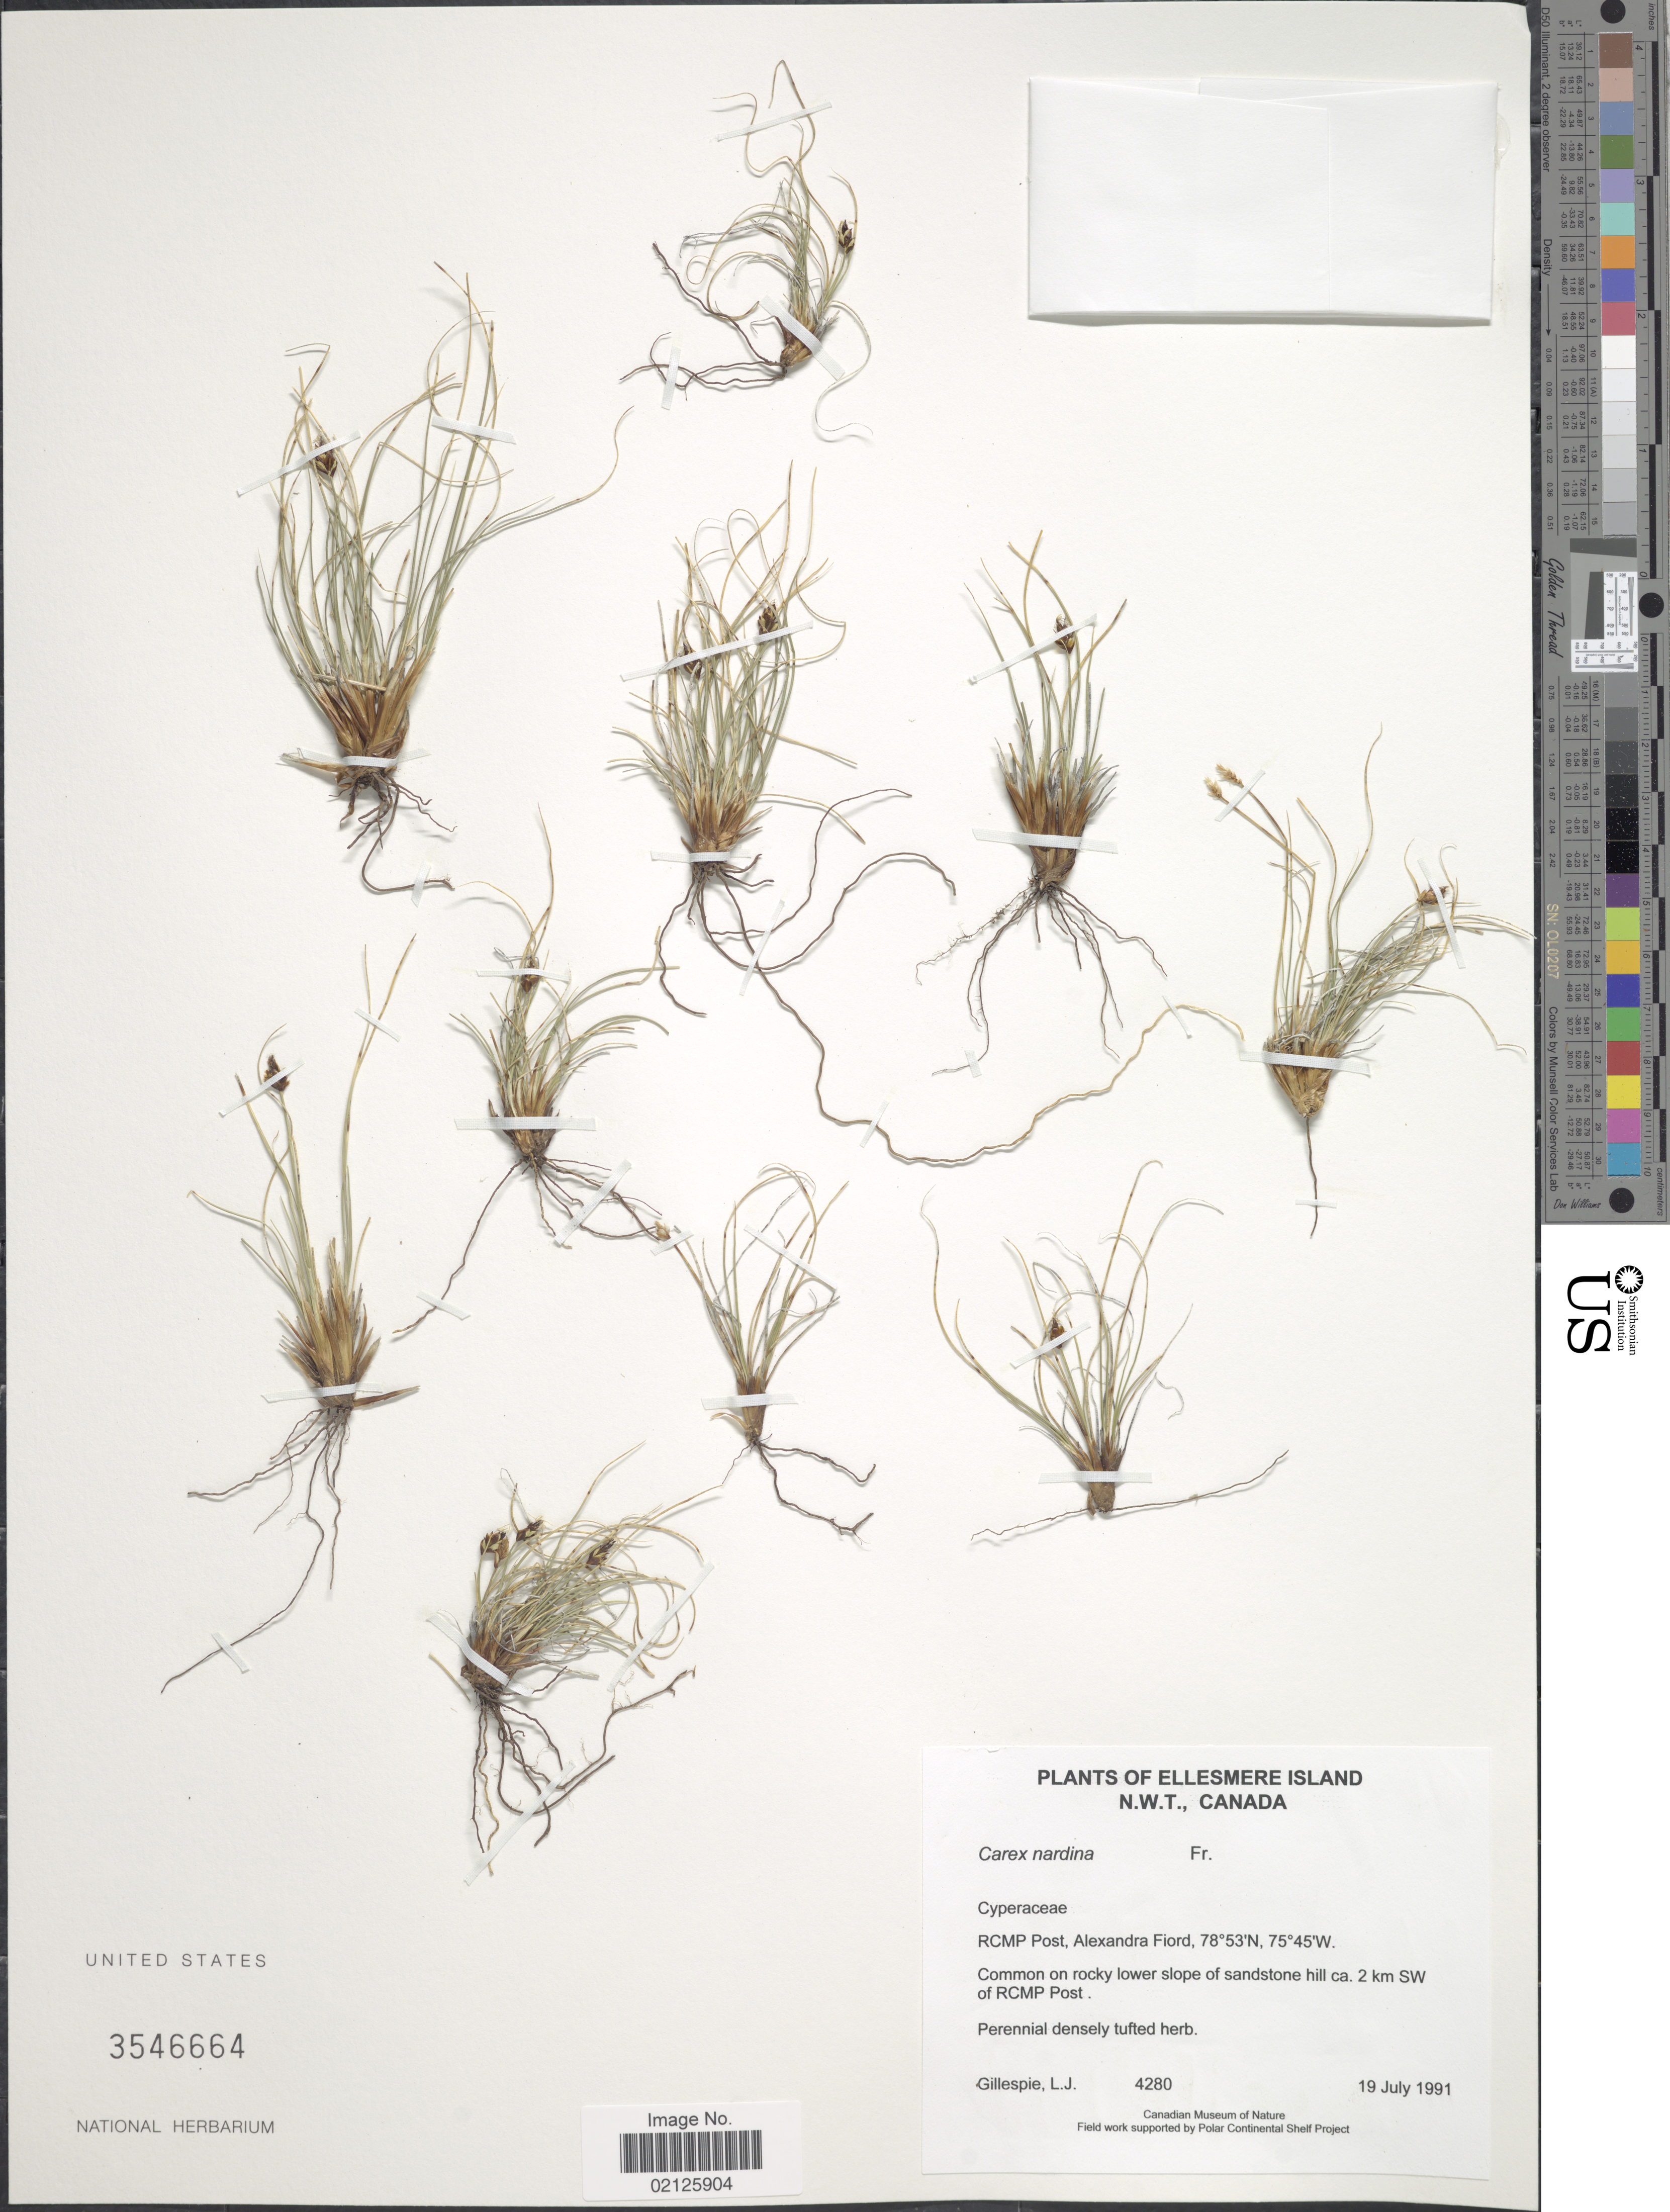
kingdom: Plantae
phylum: Tracheophyta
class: Liliopsida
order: Poales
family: Cyperaceae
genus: Carex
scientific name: Carex nardina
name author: (Hornem.) Fr.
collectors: L. Gillespie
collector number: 4280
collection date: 1991-07-19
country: Canada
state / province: Northwest Territories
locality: Ellesmere Island, RCMP Post, Alexandra Fiord, Common on rocky lower slope of sandstone hill ca. 2 km SW of RCMP Post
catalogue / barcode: US 3546664